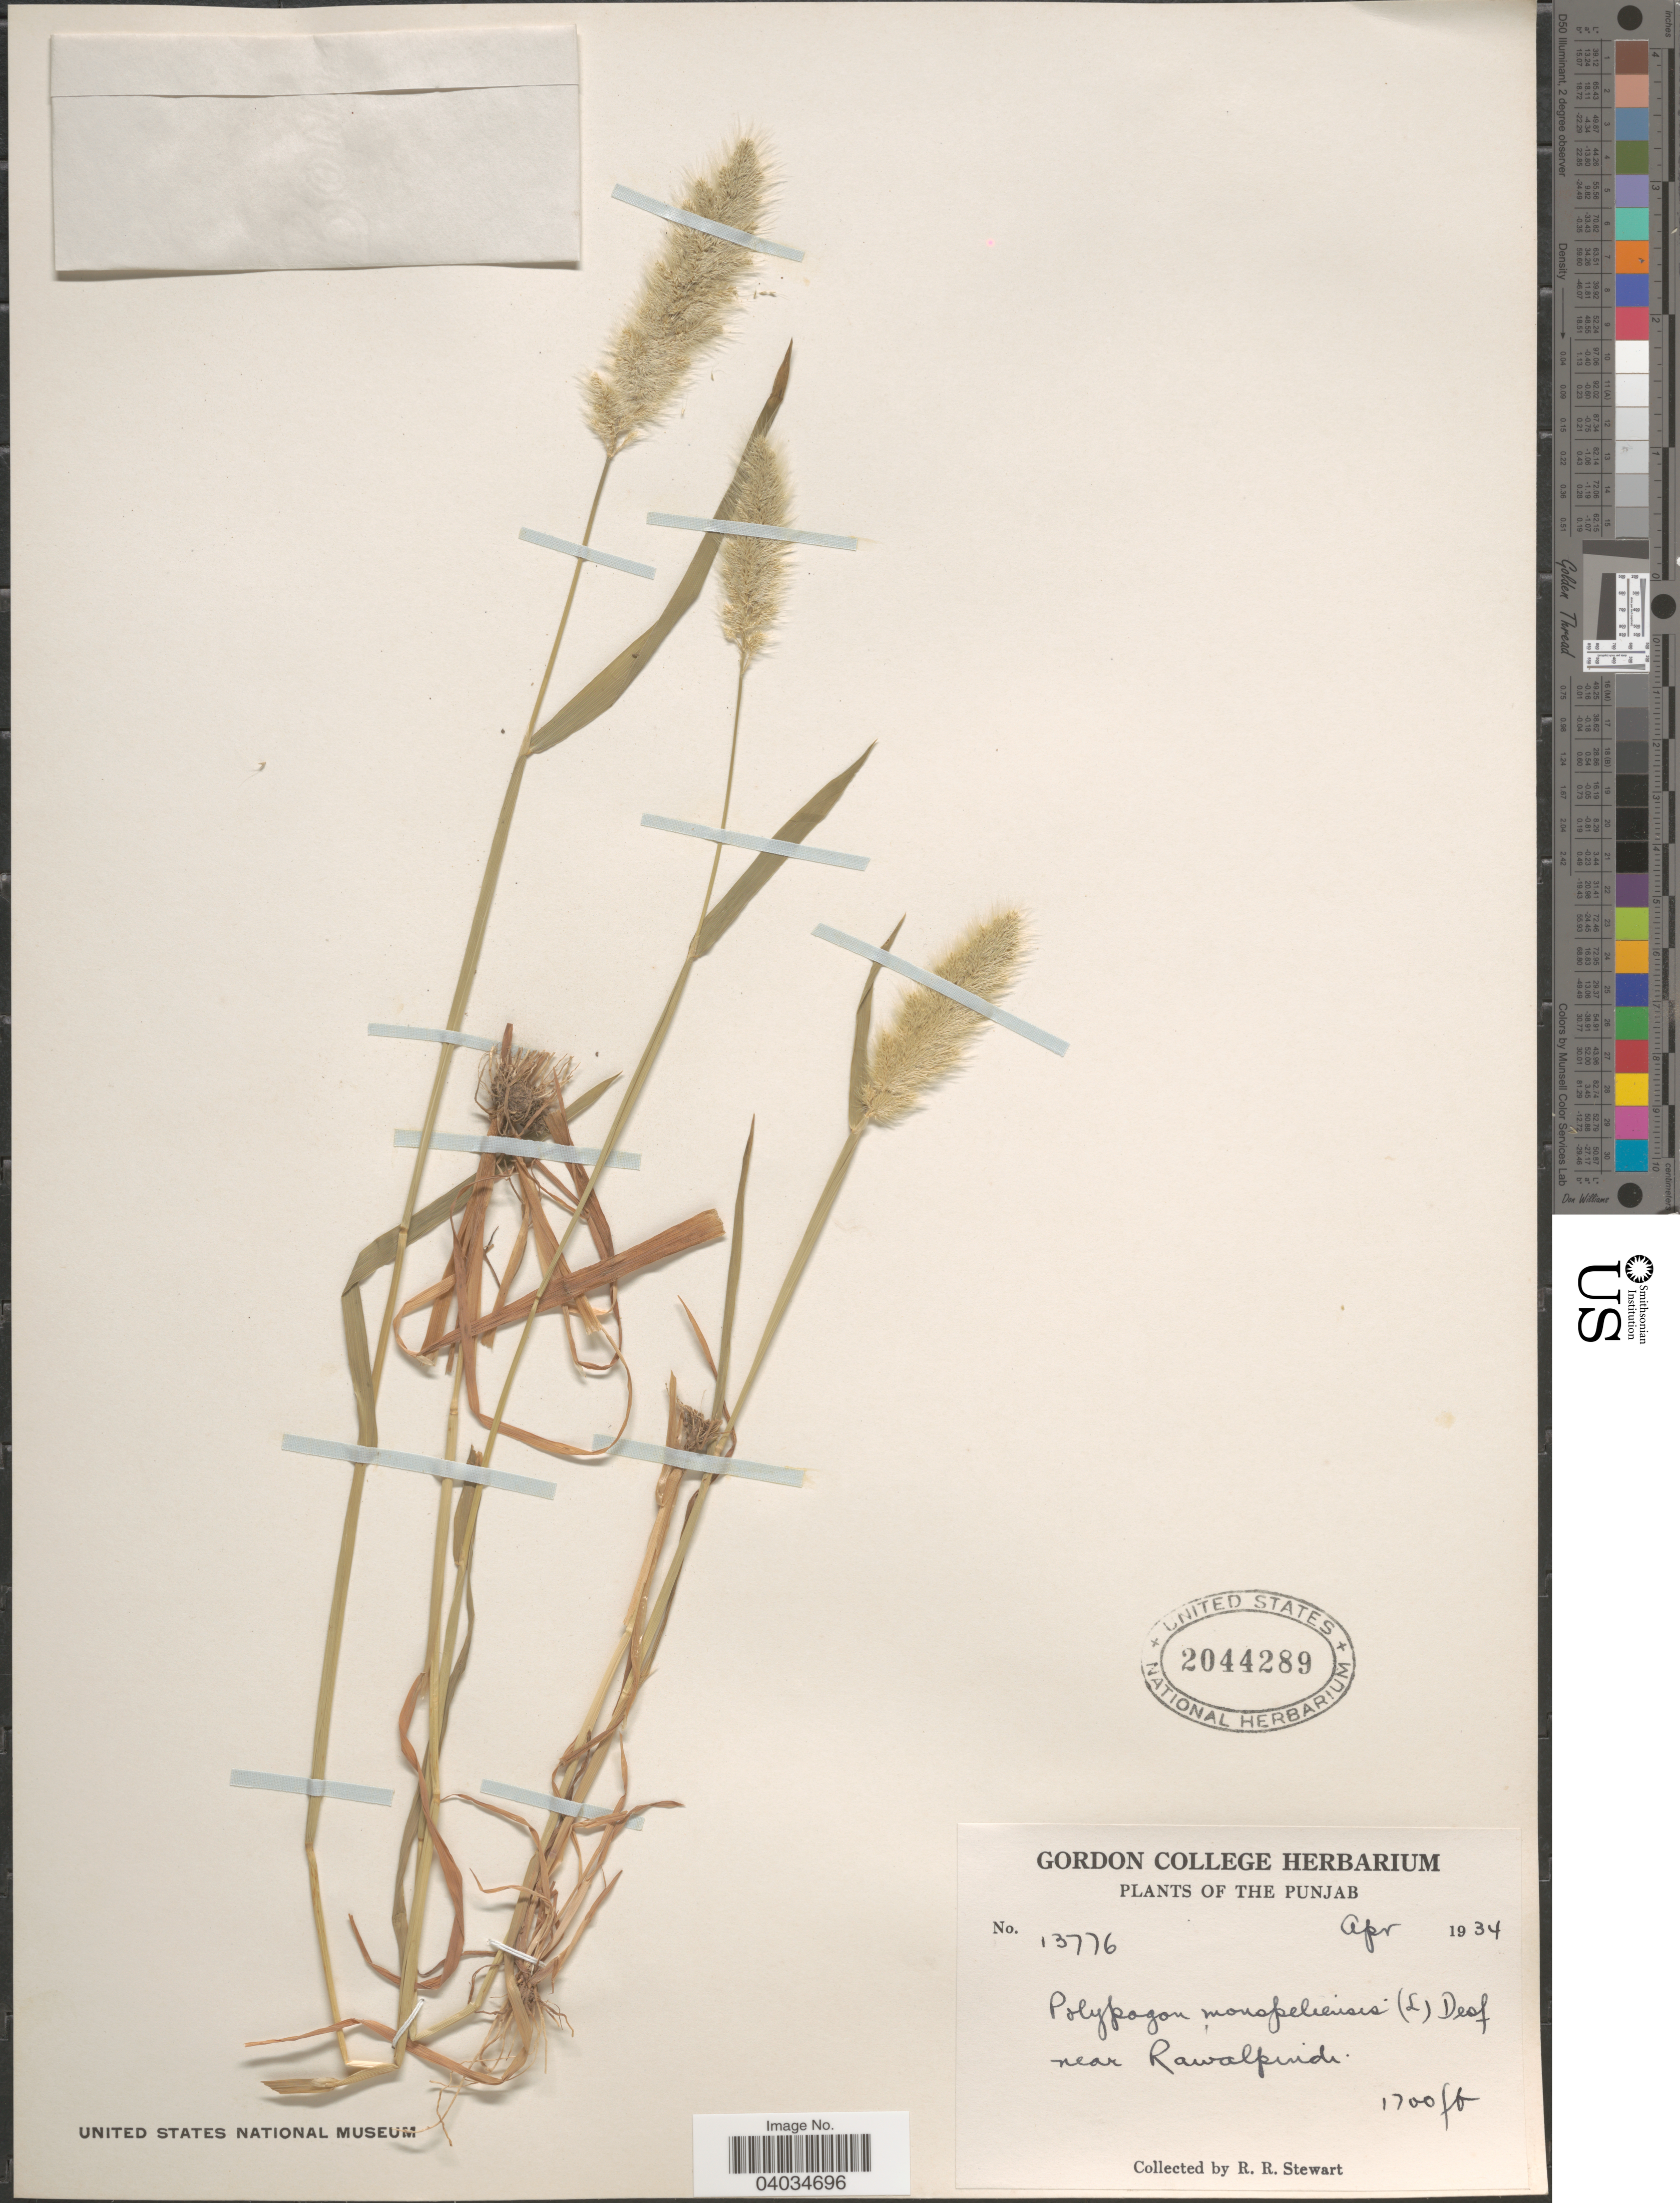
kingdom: Plantae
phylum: Tracheophyta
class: Liliopsida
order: Poales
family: Poaceae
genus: Polypogon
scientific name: Polypogon monspeliensis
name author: (L.) Desf.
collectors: R. Stewart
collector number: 13776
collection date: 1934-04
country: Pakistan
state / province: Punjab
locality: The Punjab. Near Rawalpindi.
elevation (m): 518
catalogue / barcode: US 2044289